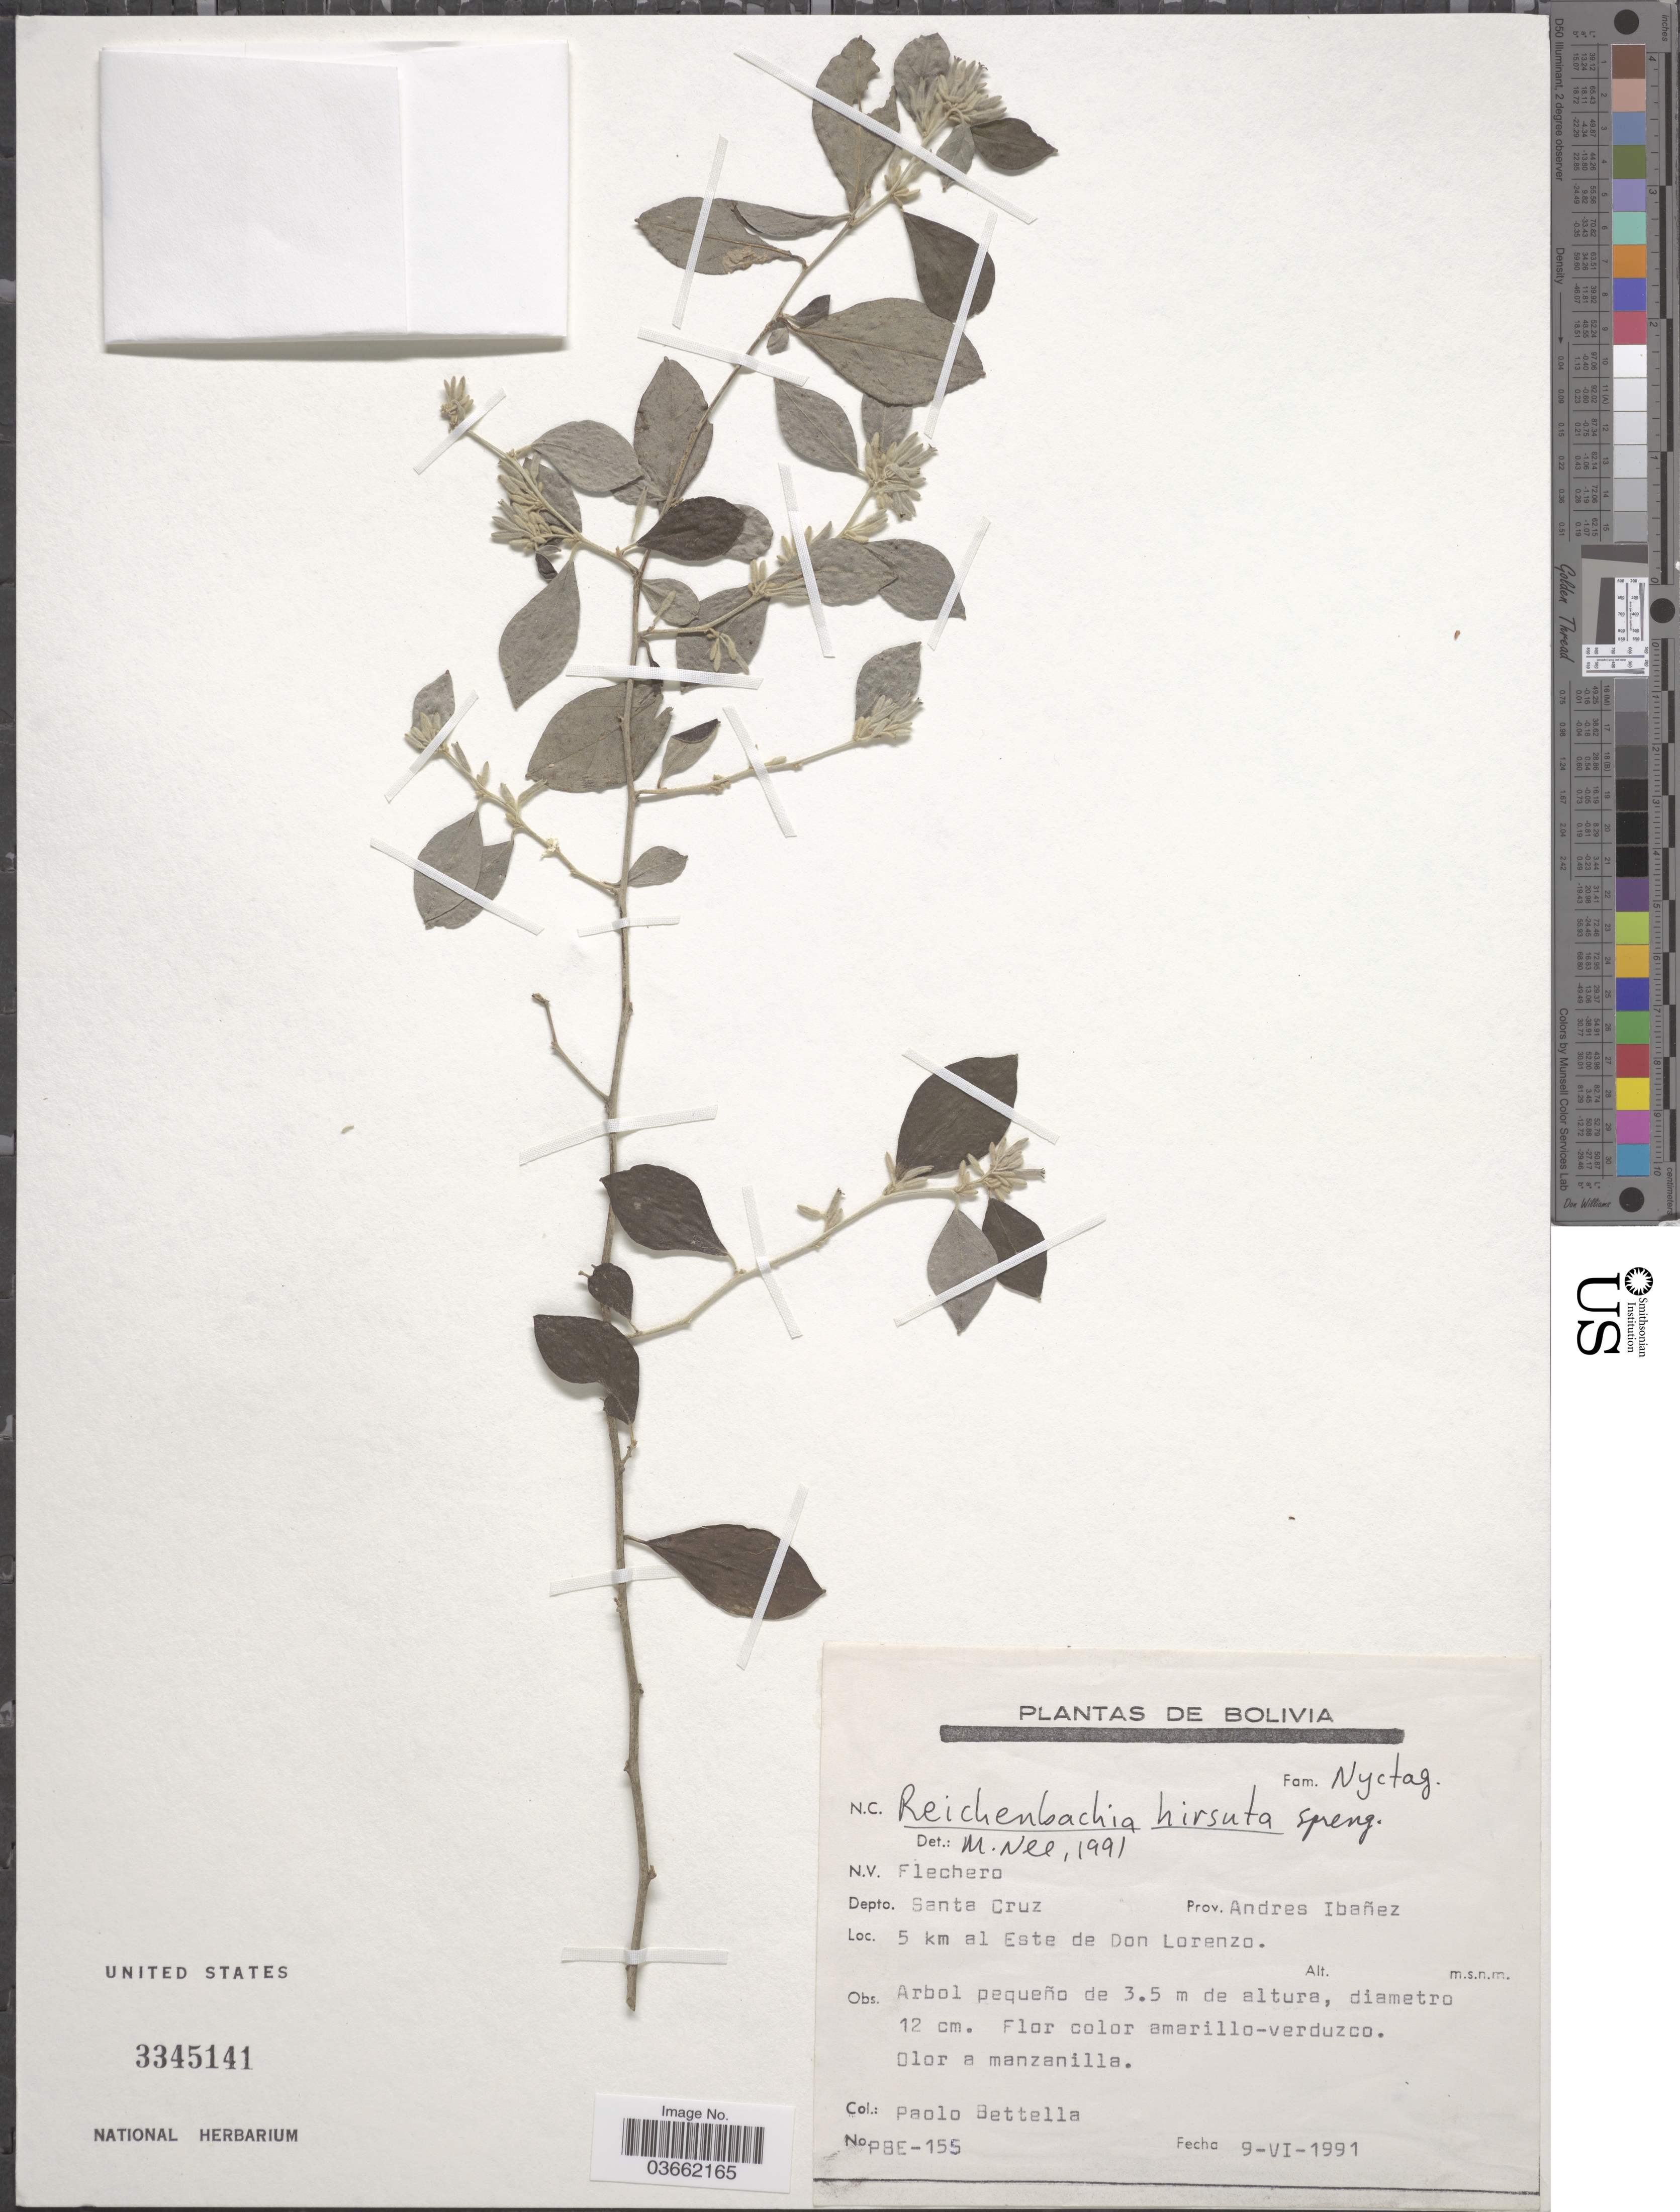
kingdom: Plantae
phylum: Tracheophyta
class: Magnoliopsida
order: Caryophyllales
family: Nyctaginaceae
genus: Reichenbachia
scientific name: Reichenbachia hirsuta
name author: Spreng.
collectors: P. Bettella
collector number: PBE-155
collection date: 1991-06-09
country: Bolivia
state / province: Santa Cruz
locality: Depto. Santa Cruz. Prov. Andres Ibañez, 5 km al Este de Don Lorenzo.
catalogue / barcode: US 3345141